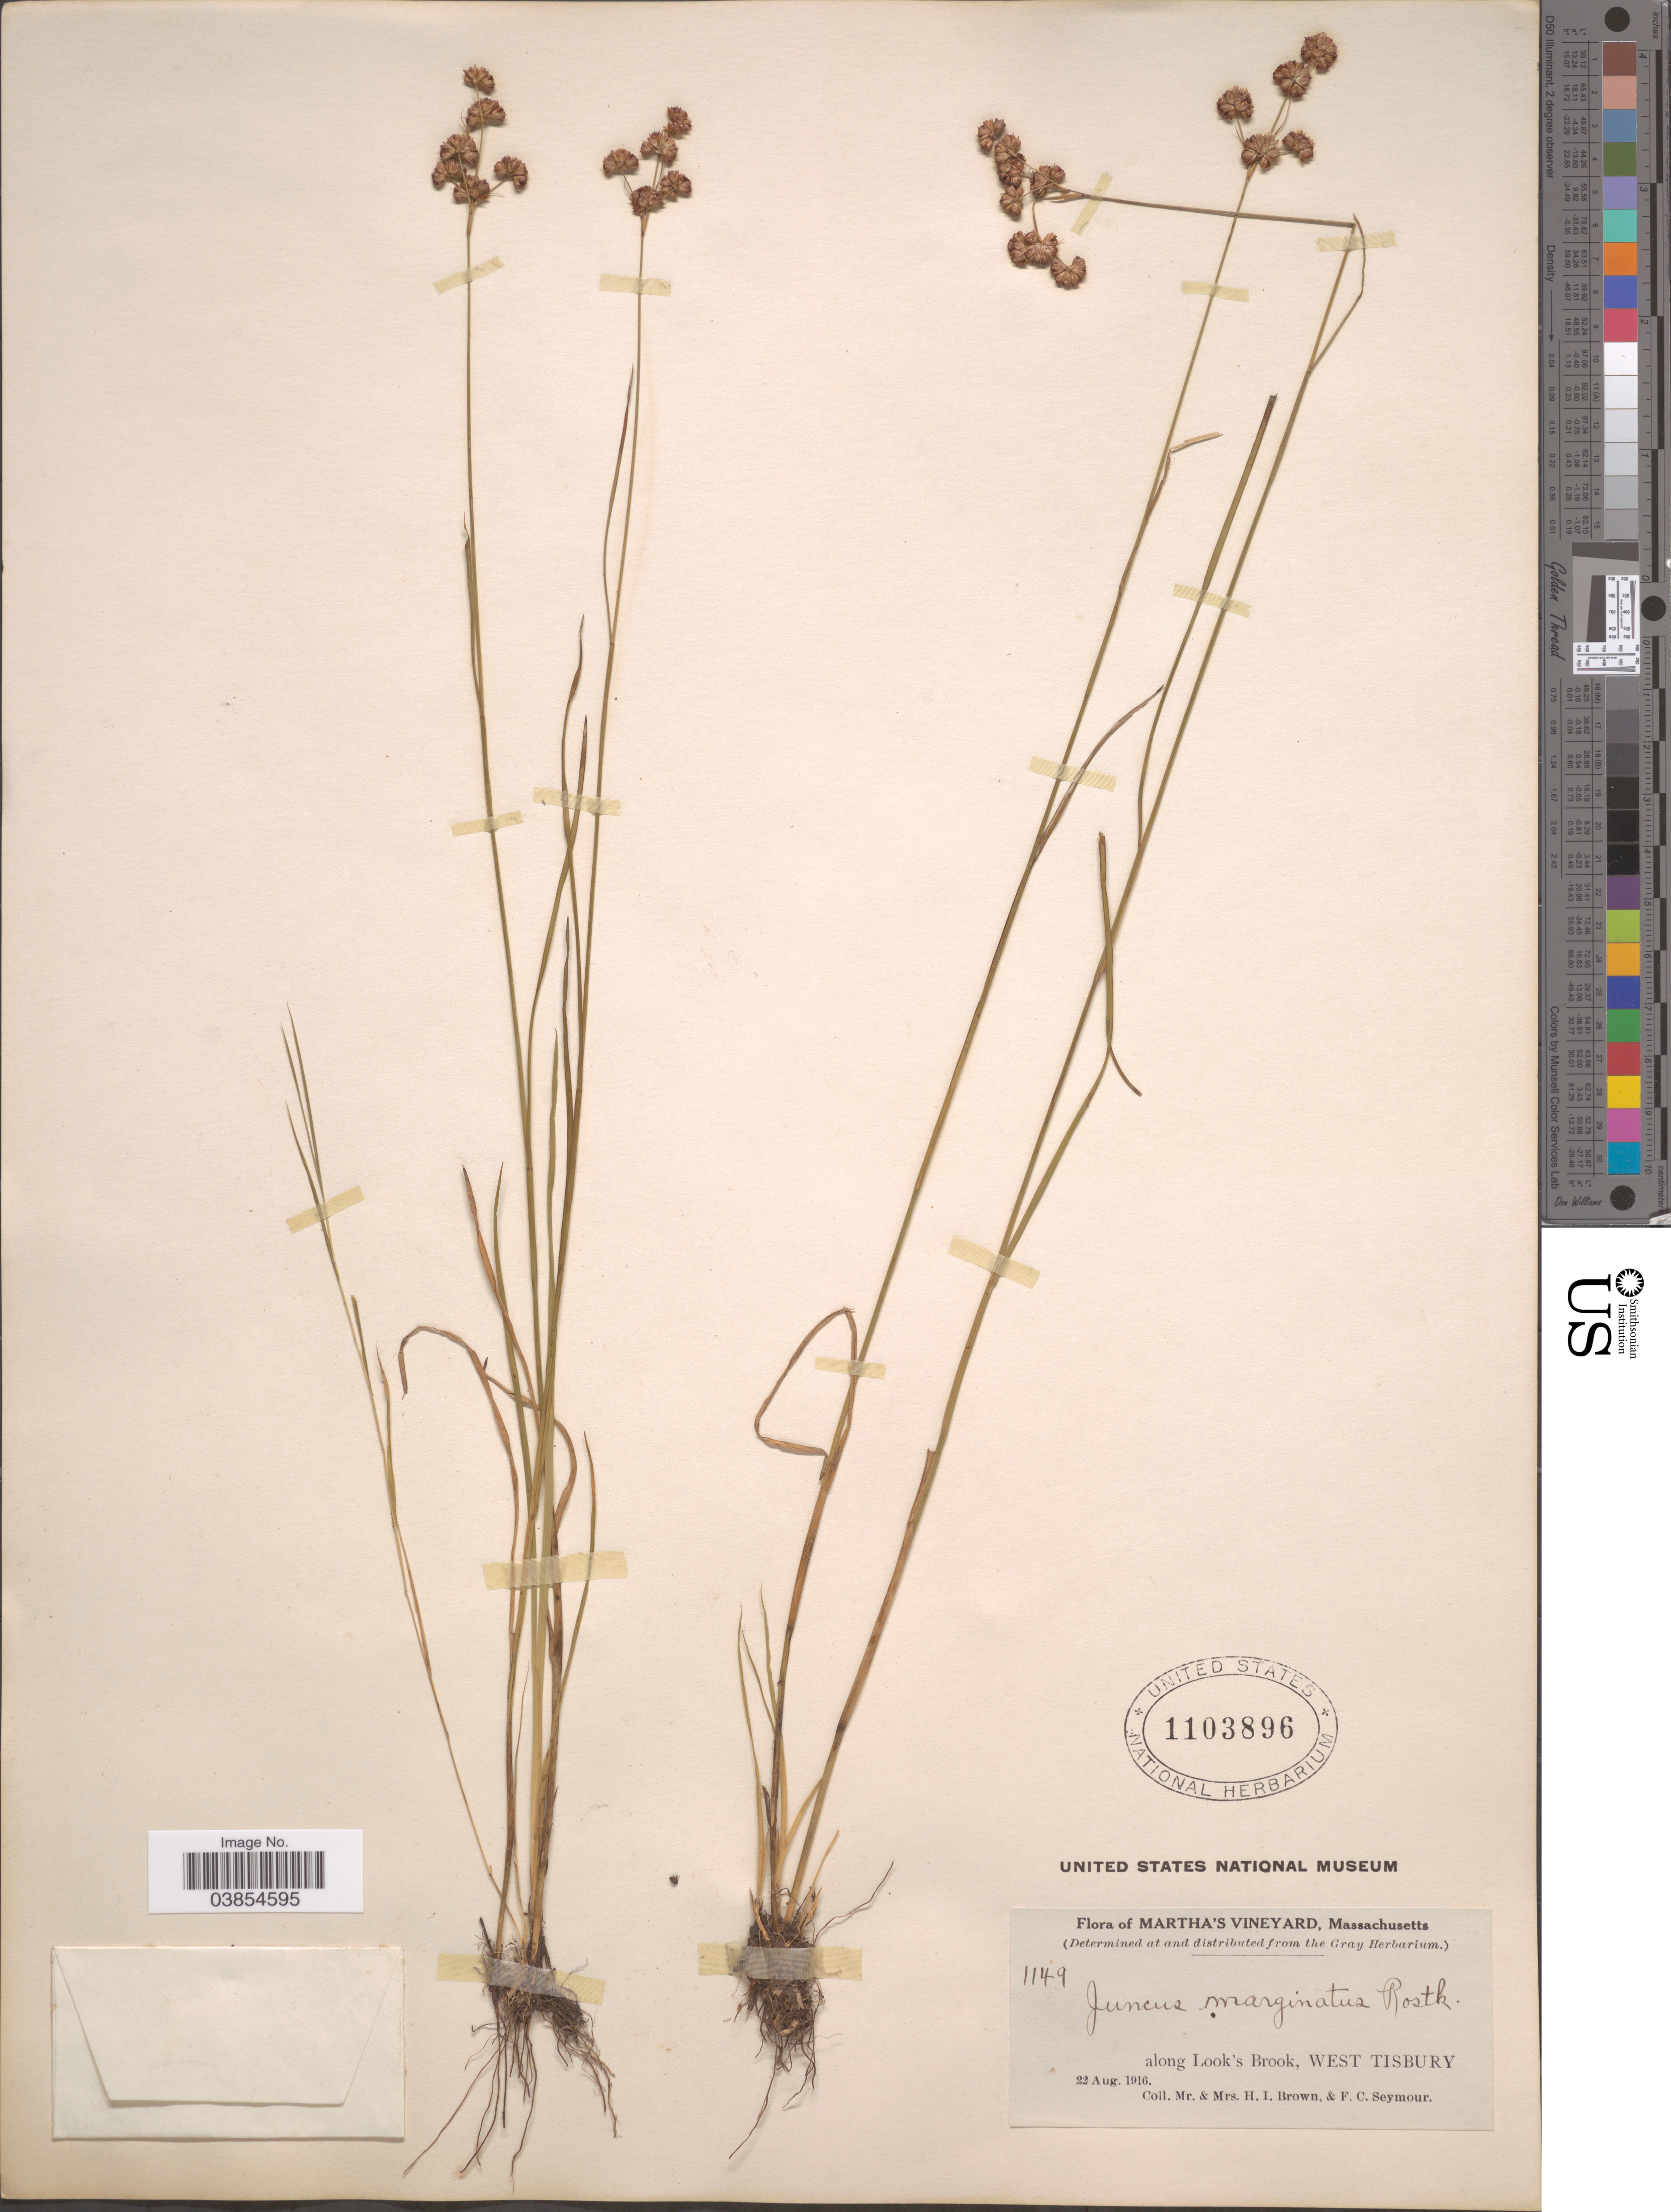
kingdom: Plantae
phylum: Tracheophyta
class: Liliopsida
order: Poales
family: Juncaceae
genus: Juncus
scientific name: Juncus marginatus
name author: Rostk.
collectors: H. Brown, H. Brown & F. C. Seymour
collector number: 1149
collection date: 1916-08-22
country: United States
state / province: Massachusetts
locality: Martha's Vineyard. Along Look's Brook, West Tisbury.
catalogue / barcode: US 1103896